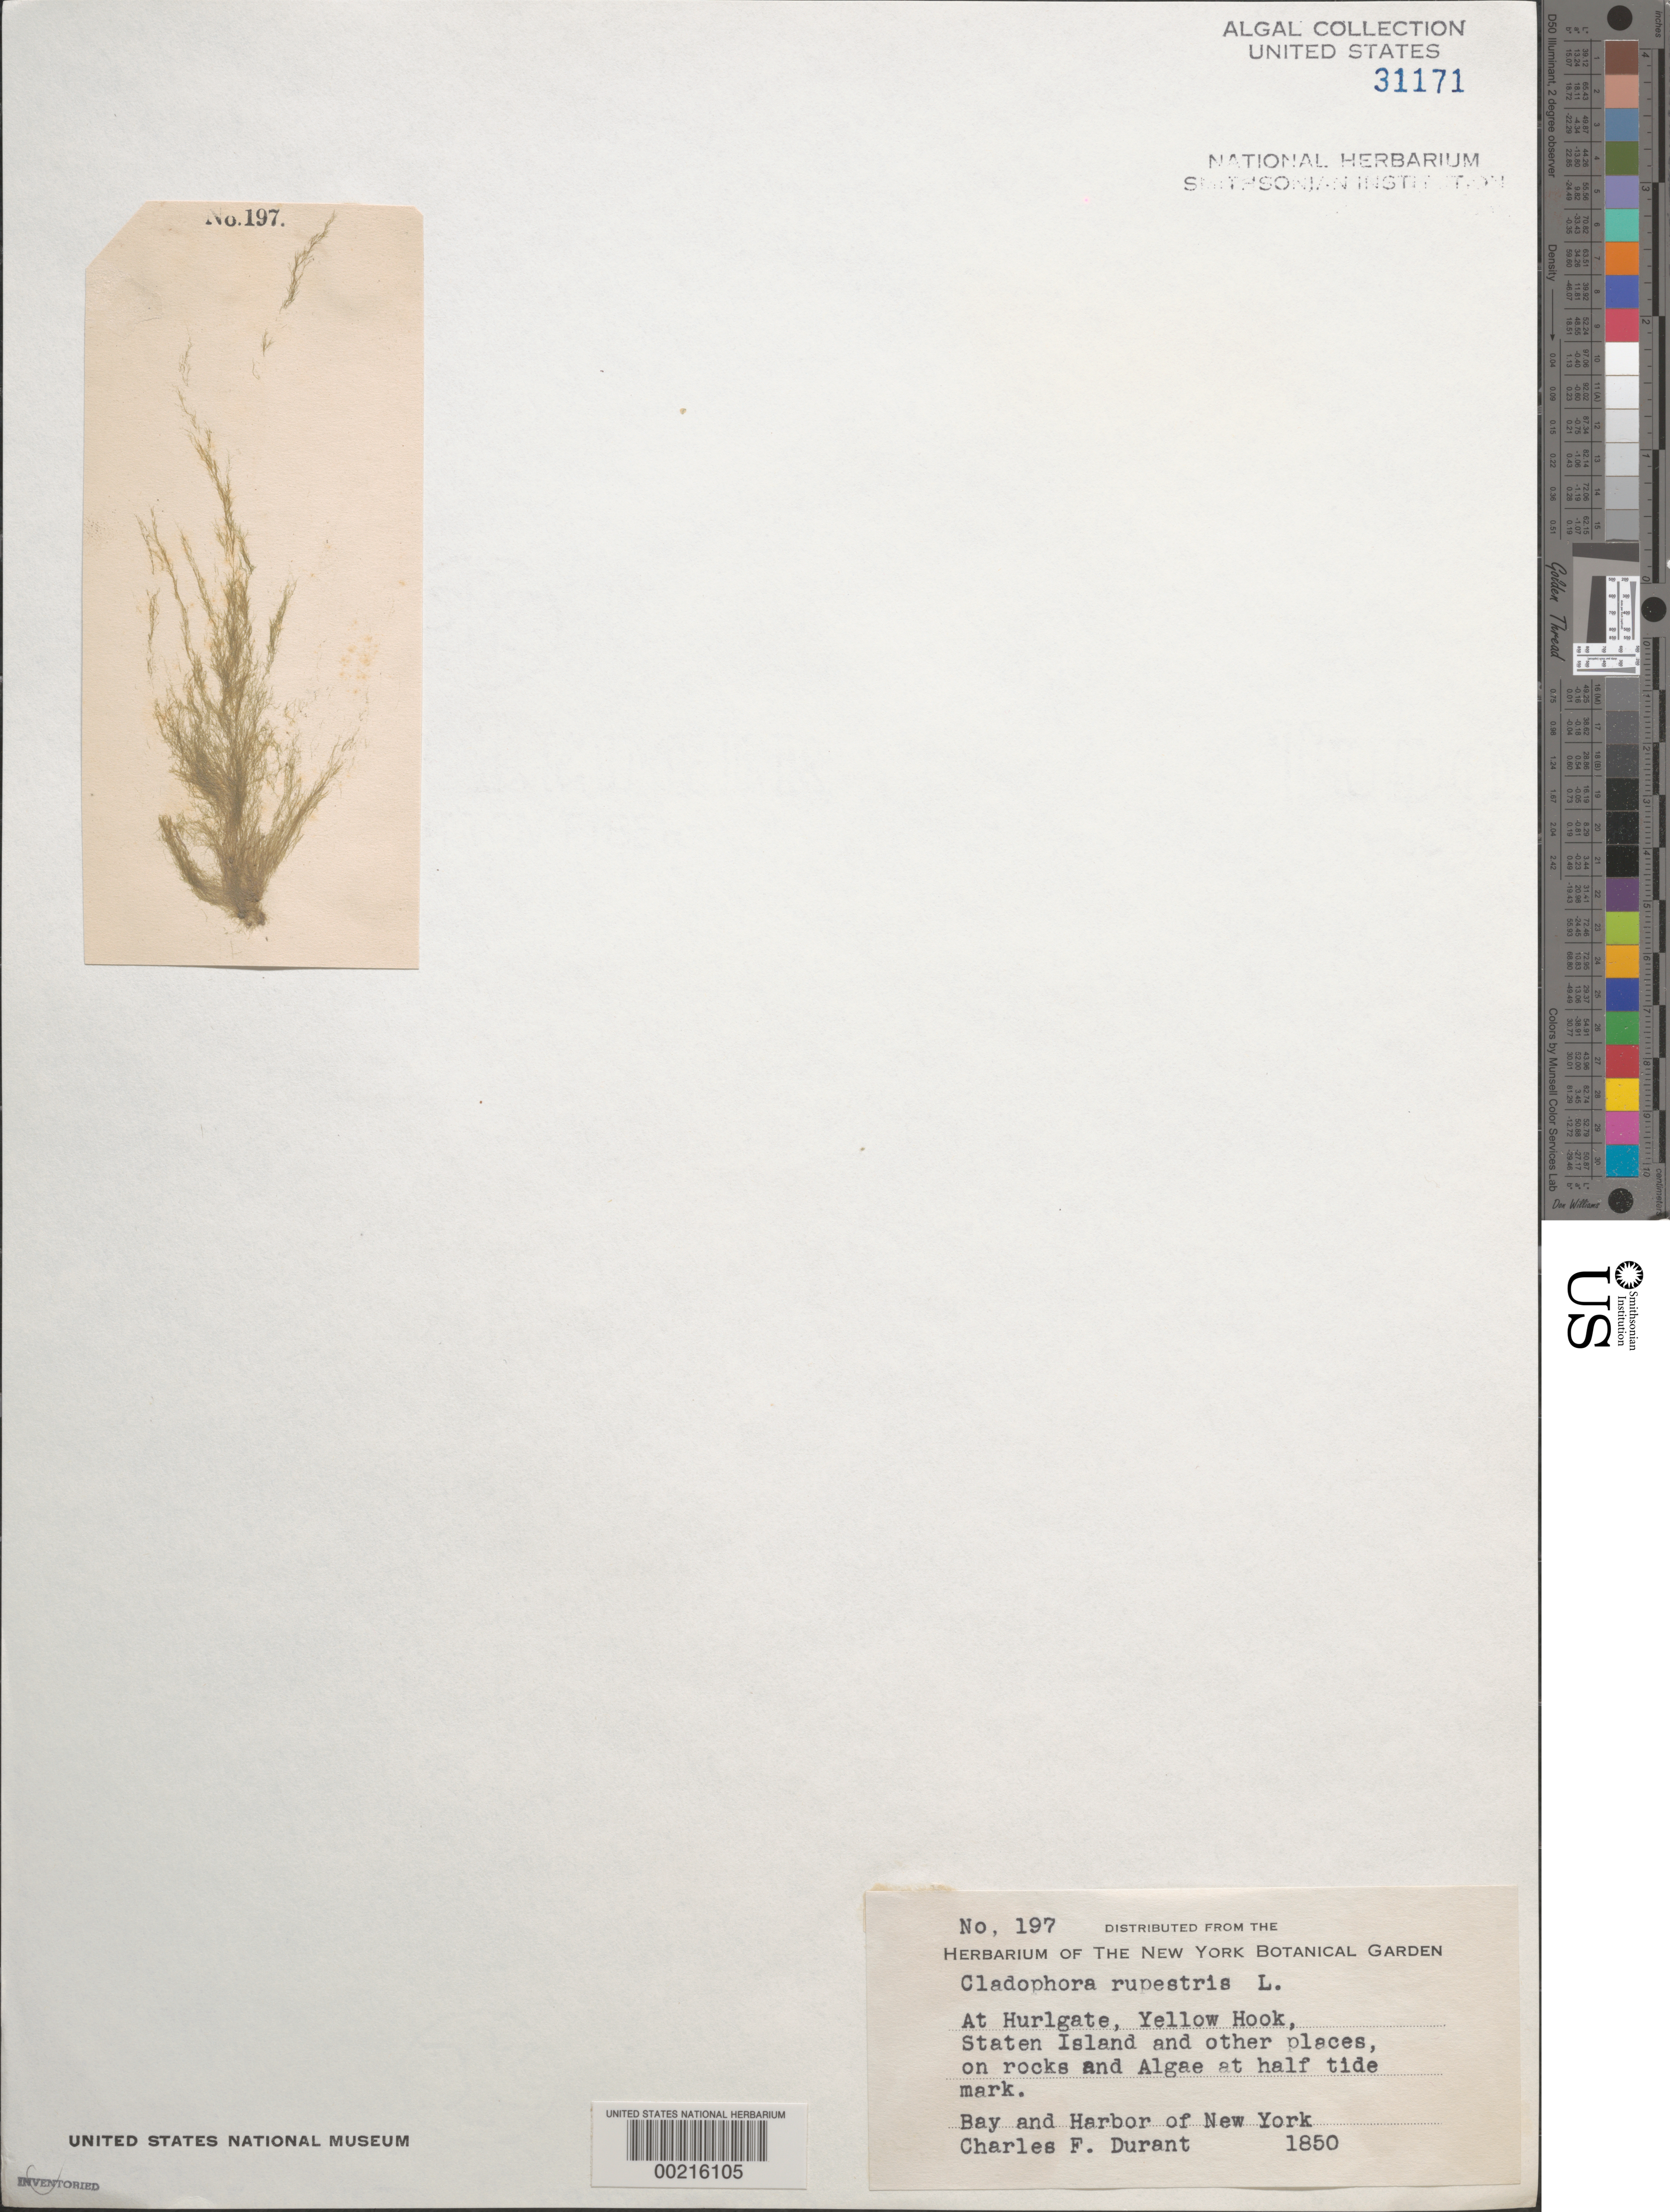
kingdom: Plantae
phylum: Chlorophyta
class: Ulvophyceae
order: Cladophorales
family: Cladophoraceae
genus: Cladophora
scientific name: Cladophora rupestris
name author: (Roth) Kütz.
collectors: C. Durant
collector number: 197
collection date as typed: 1850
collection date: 1850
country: United States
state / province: New York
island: Staten Island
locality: Hurlgate, Yellow Hook, etc.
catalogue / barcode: US 31171